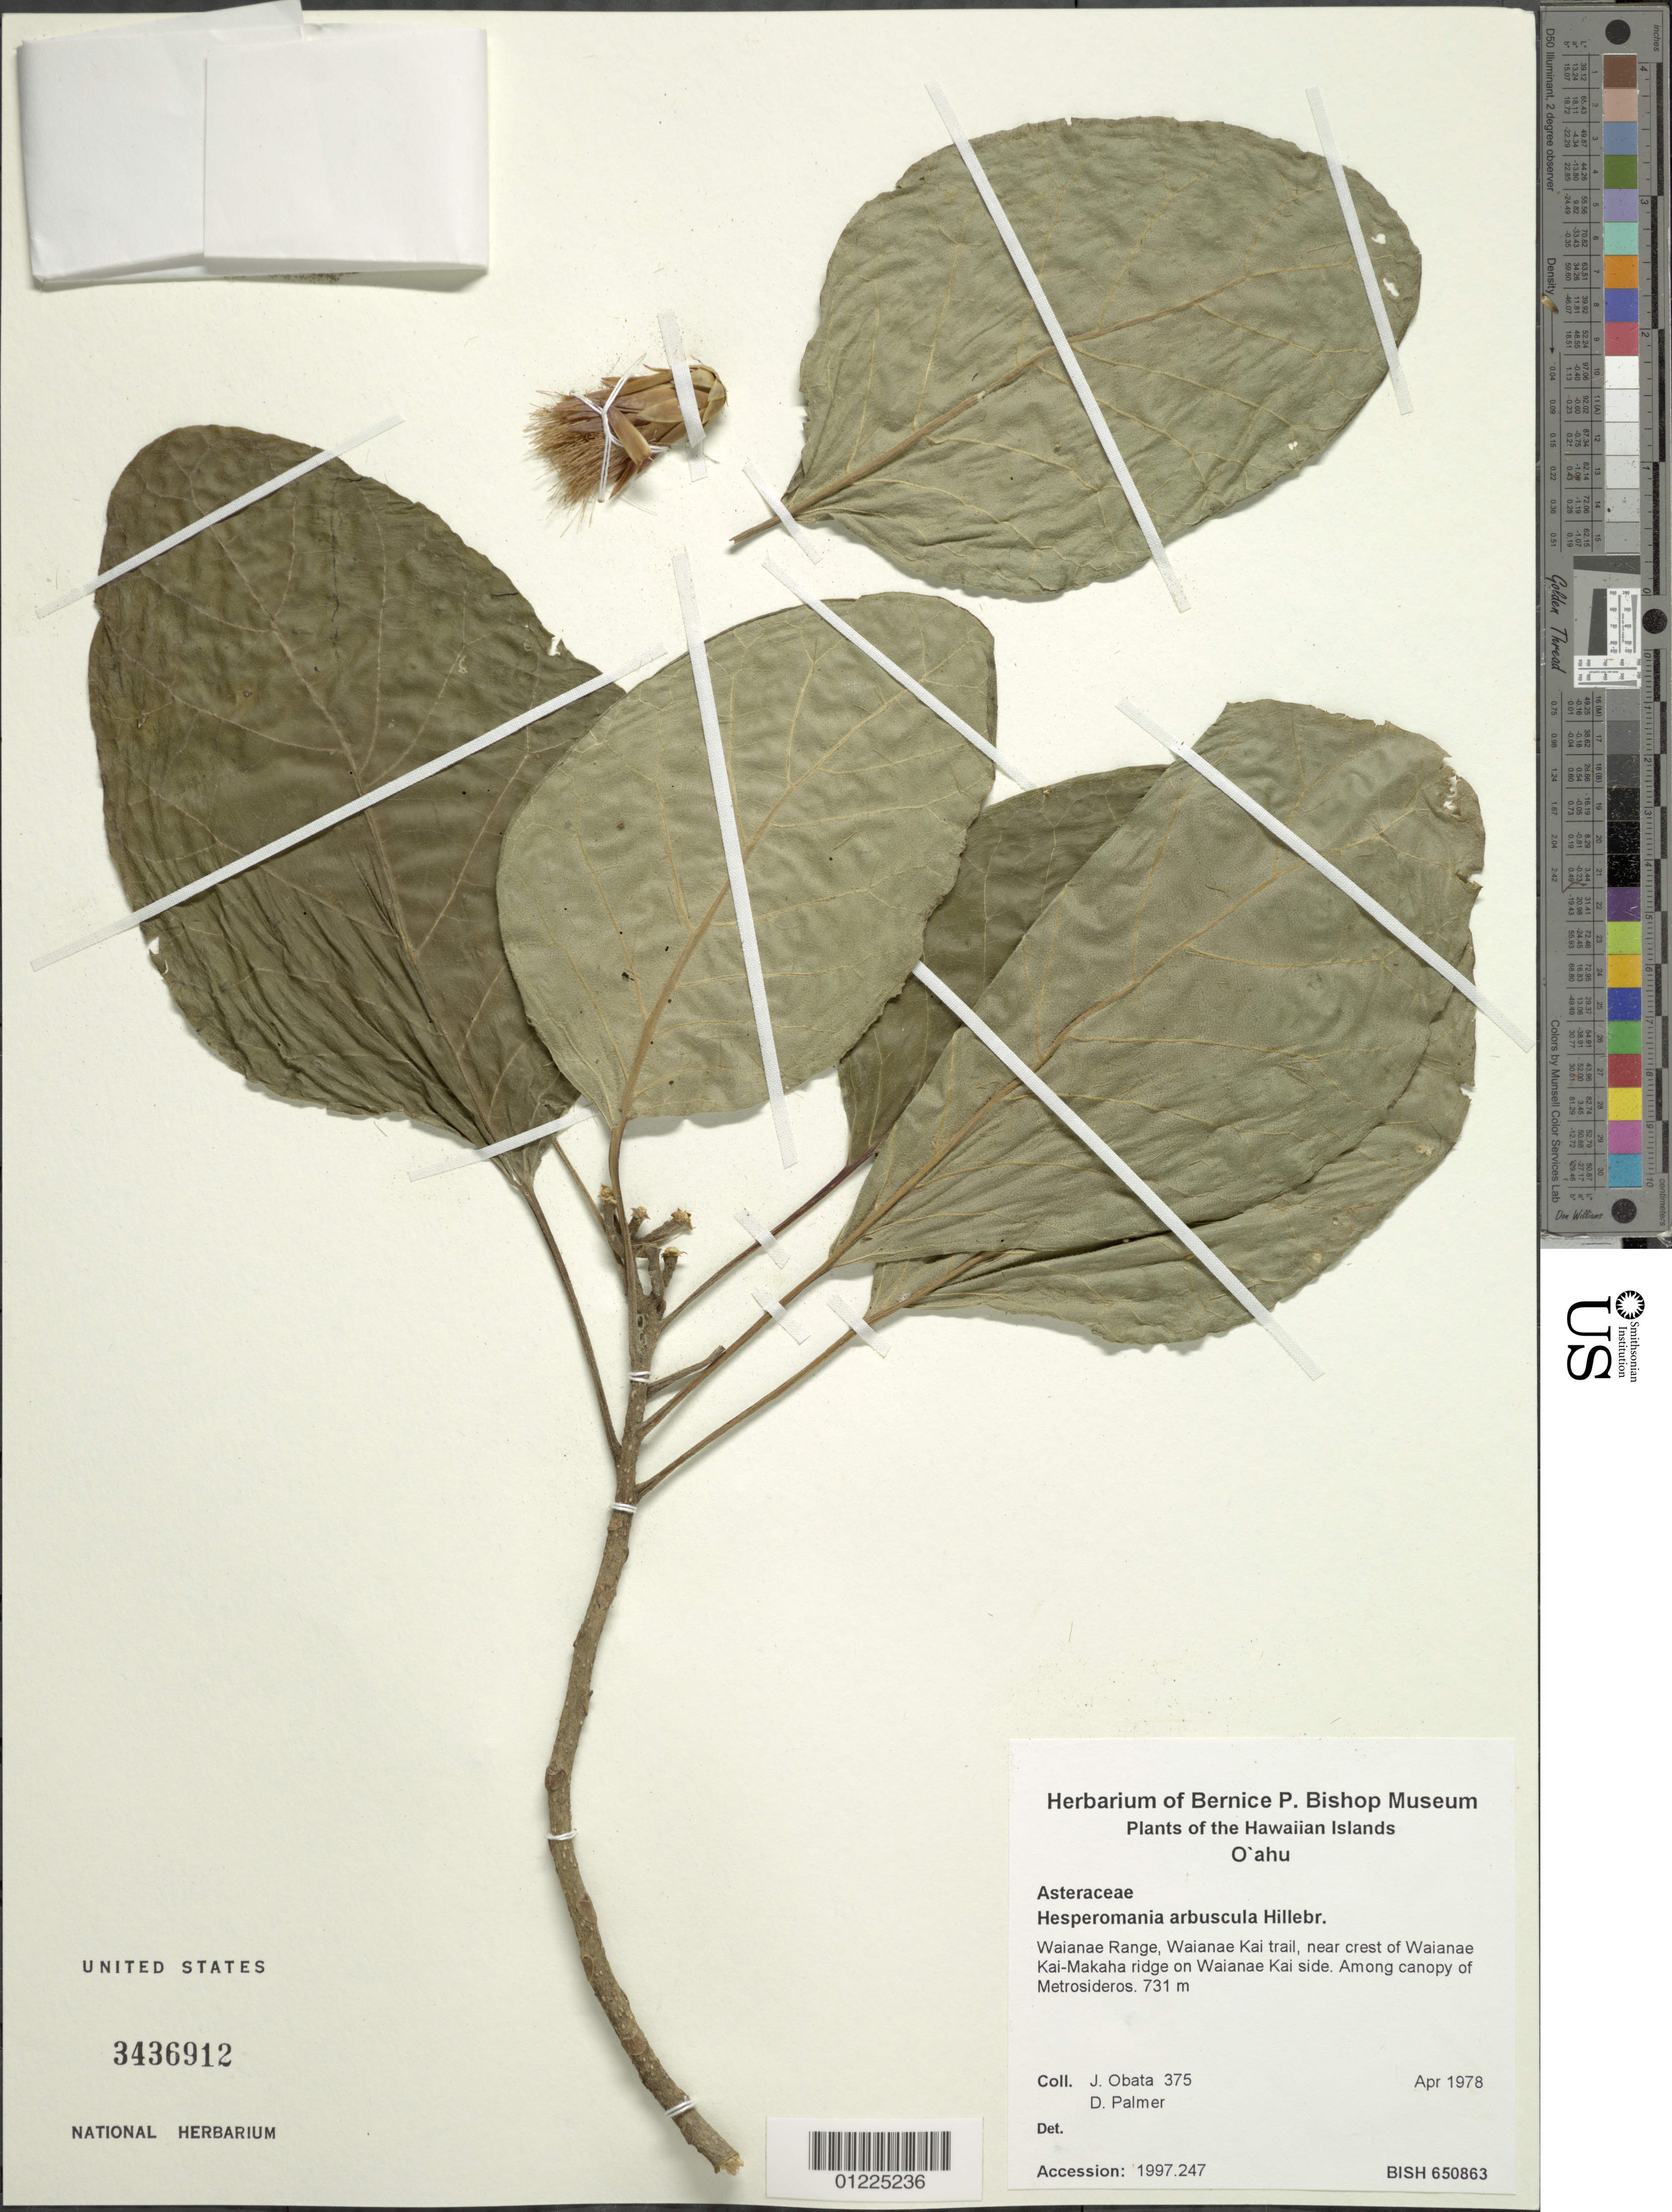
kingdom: Plantae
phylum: Tracheophyta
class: Magnoliopsida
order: Asterales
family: Asteraceae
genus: Hesperomannia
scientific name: Hesperomannia oahuensis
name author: (Hillebr.) O. Deg.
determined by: Wagner, W. L., (BOT), Smithsonian Institution - National Museum of Natural History (UNITED STATES)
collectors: J. Obata & D. Palmer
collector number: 375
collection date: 1978-04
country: United States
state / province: Hawaii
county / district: Honolulu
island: Oahu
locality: Waianae Range, Waianae Kai trail, near crest of Waianae Kai- Makaha ridge on Waianae Kai side.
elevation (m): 731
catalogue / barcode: US 3436912